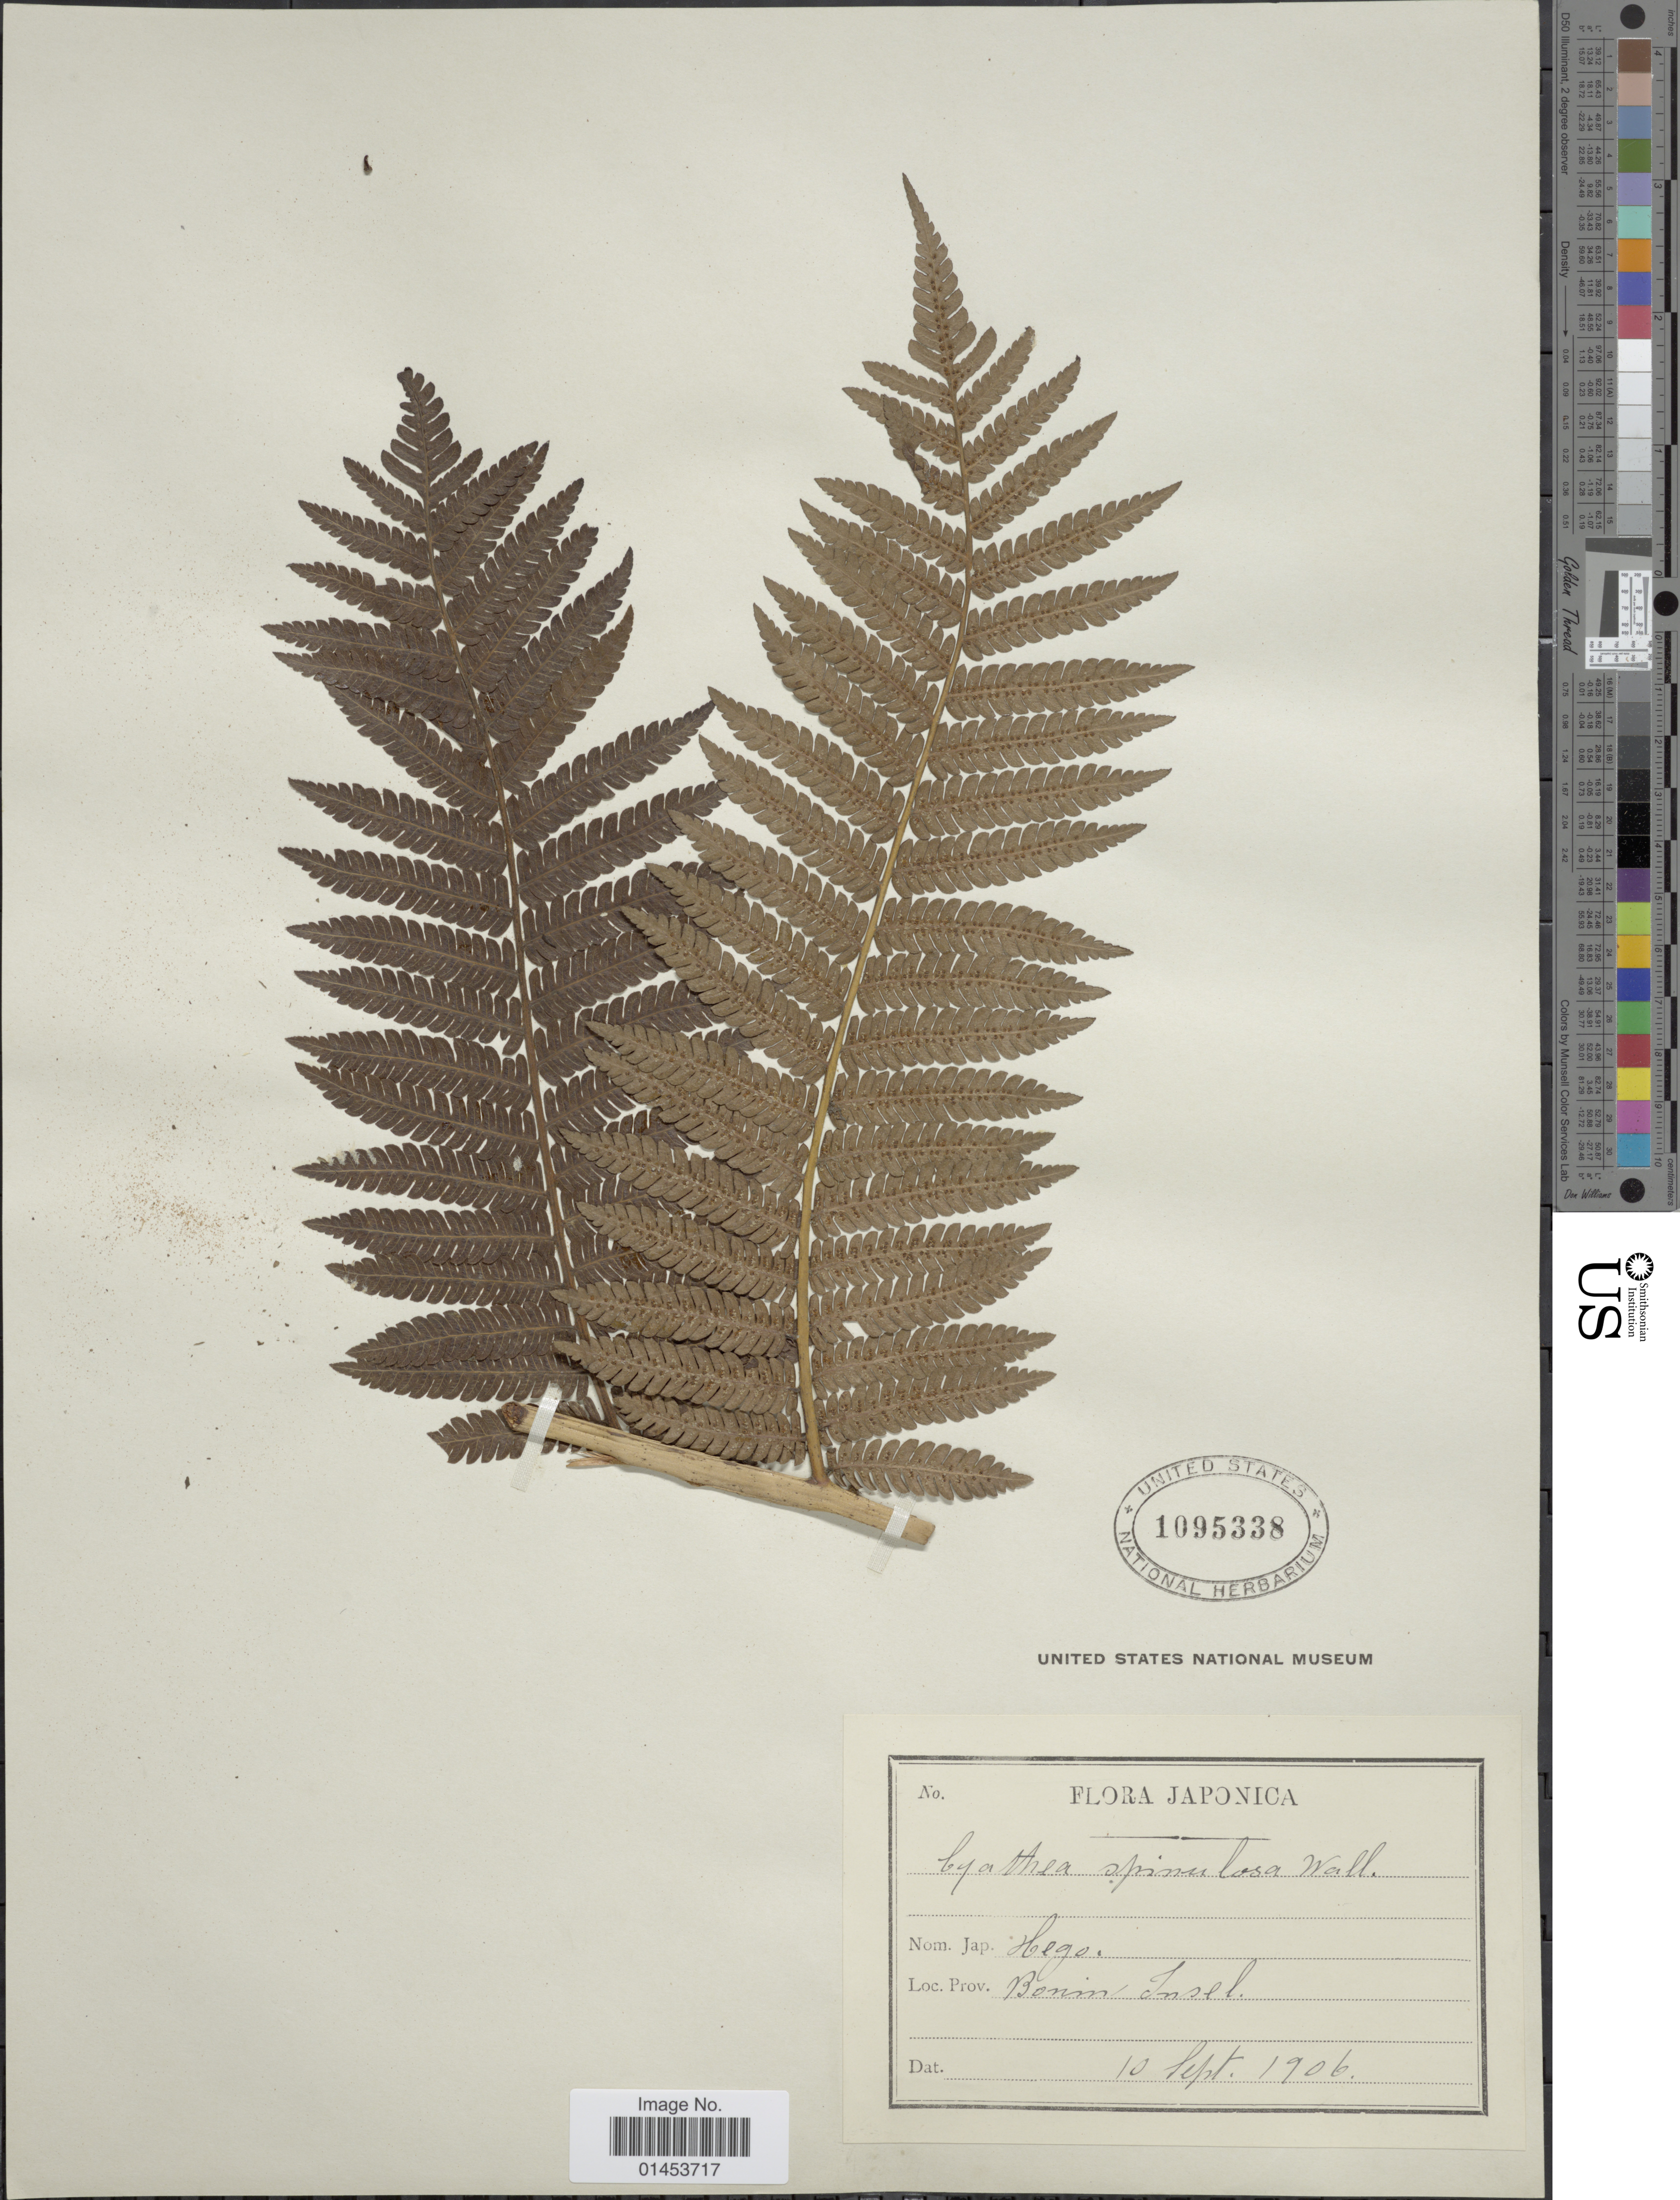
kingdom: Plantae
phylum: Tracheophyta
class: Polypodiopsida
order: Cyatheales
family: Cyatheaceae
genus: Cyathea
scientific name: Cyathea spinulosa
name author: Wall. ex Hook.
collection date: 1906-09-10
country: Japan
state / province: Tokyo, Federal City of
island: Bonin Islands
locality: Bonin Insel.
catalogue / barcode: US 1095338